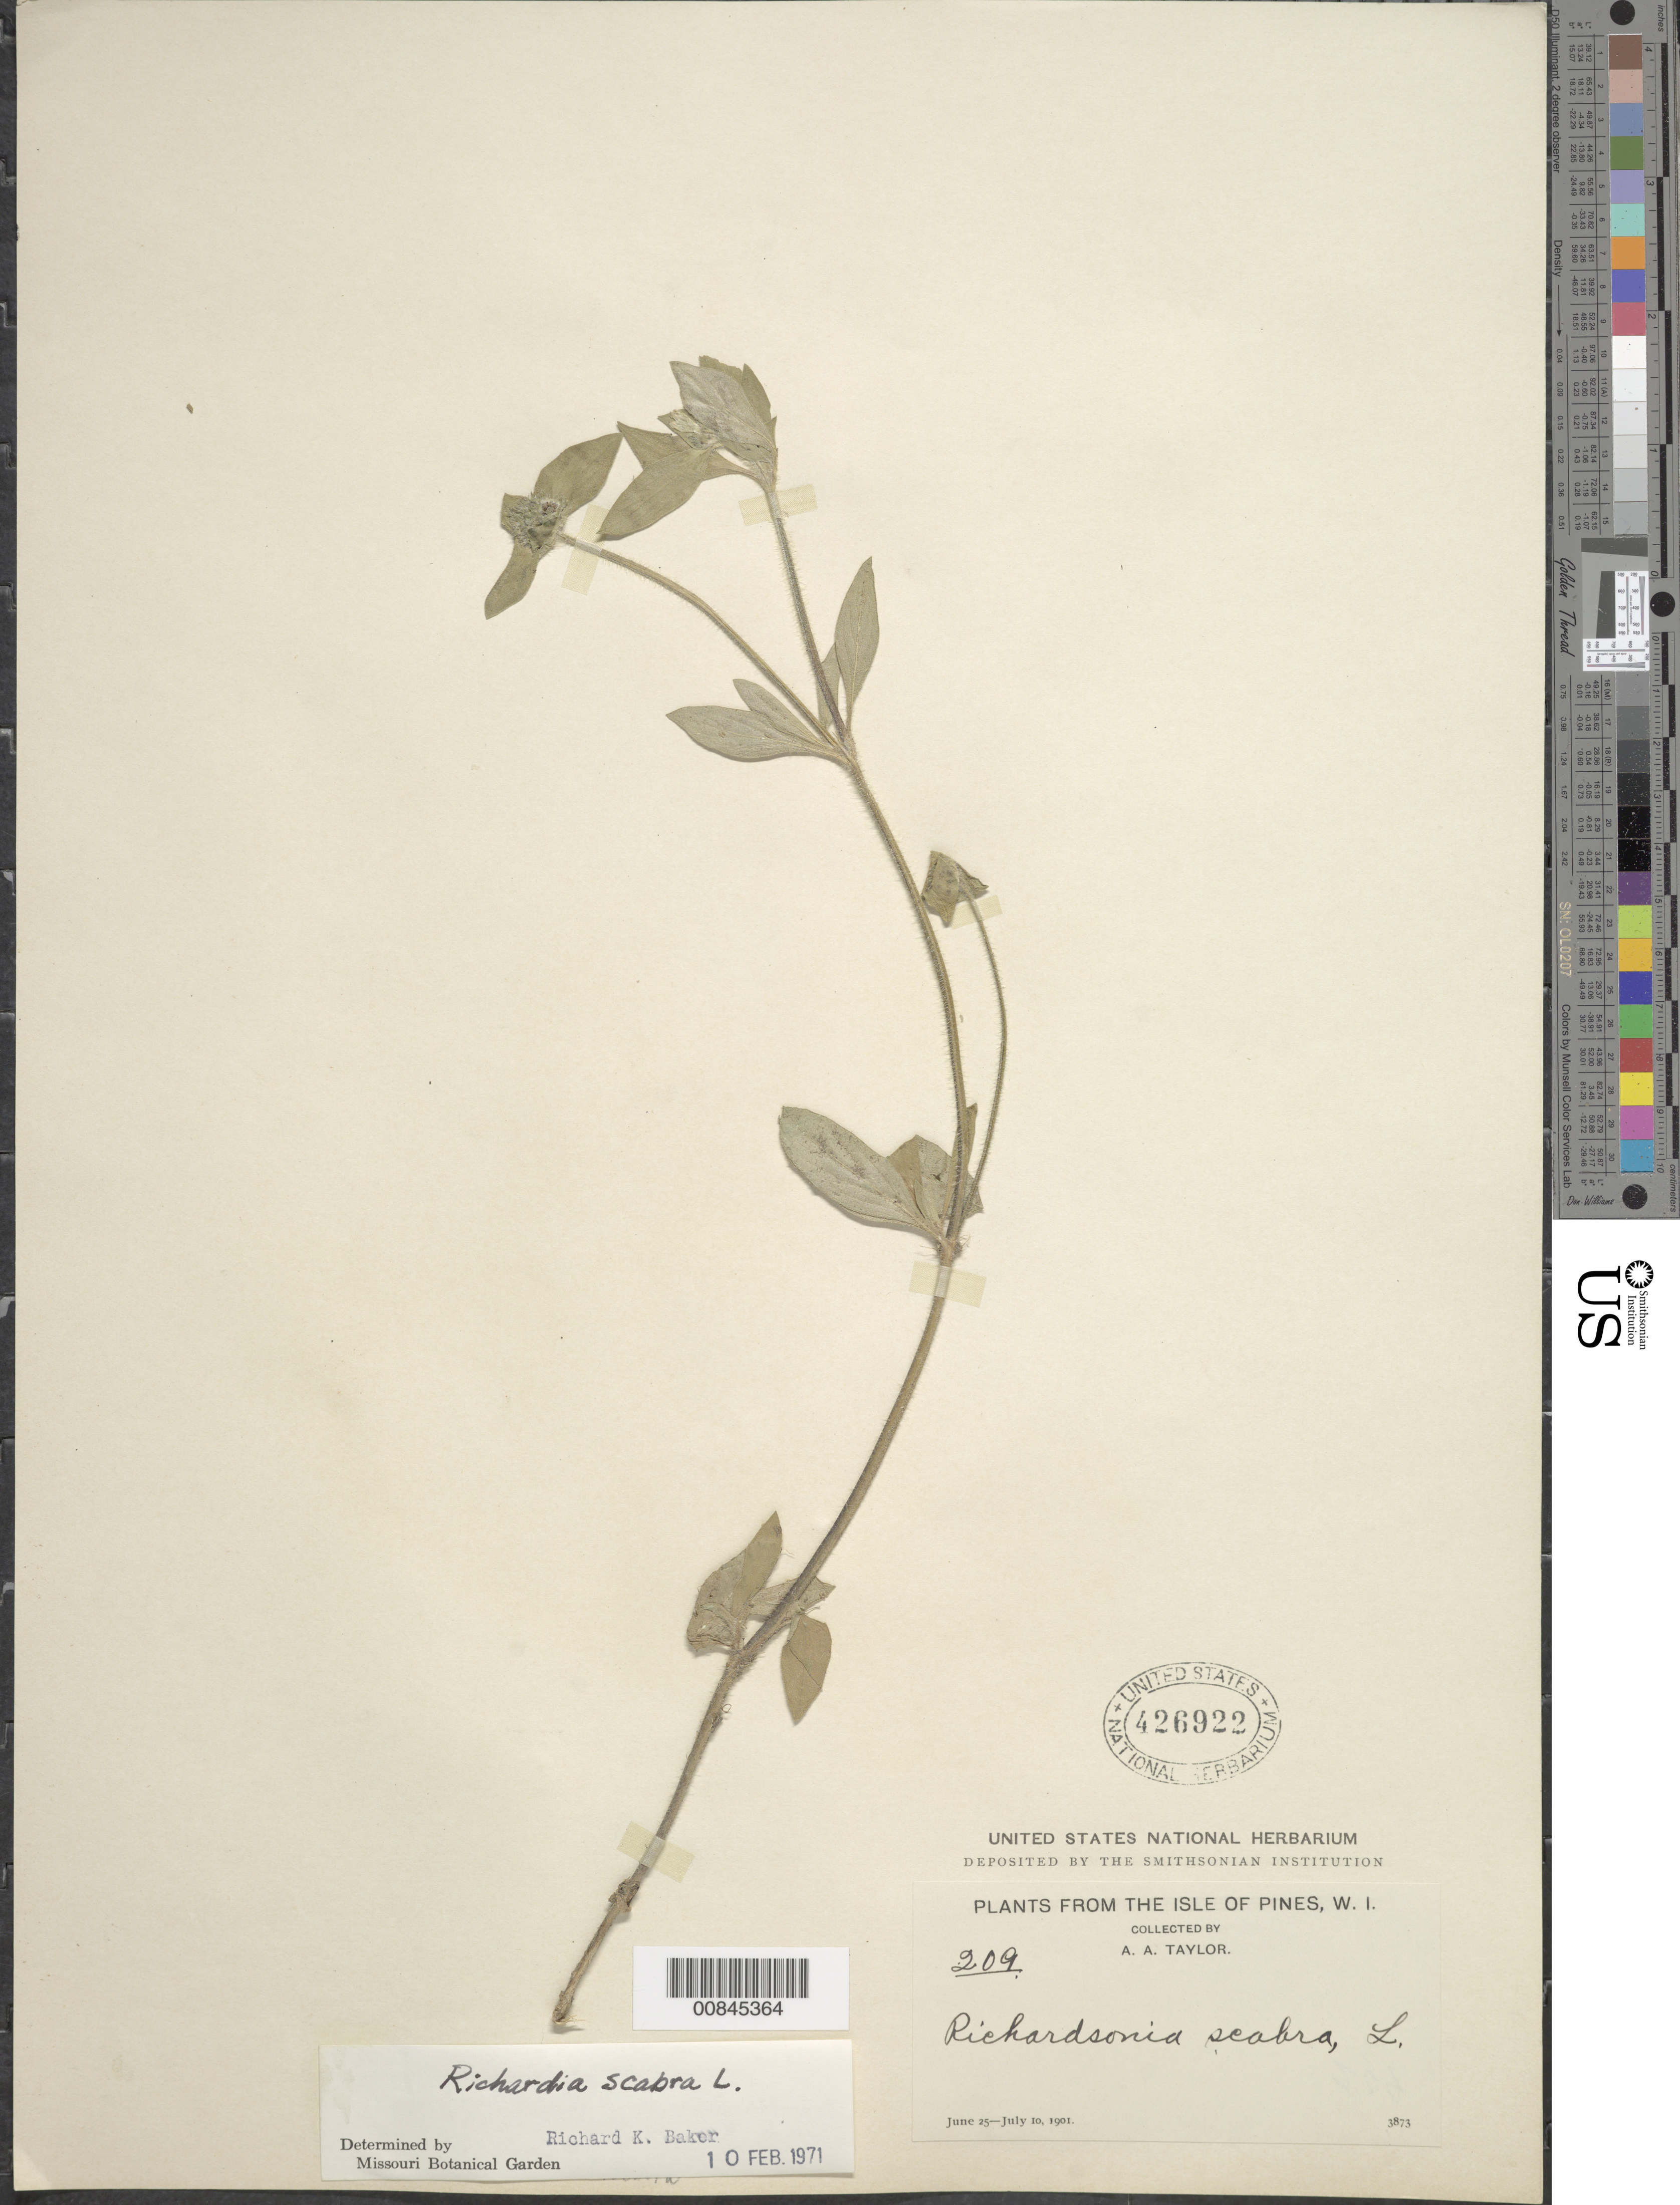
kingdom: Plantae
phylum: Tracheophyta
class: Magnoliopsida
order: Gentianales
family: Rubiaceae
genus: Richardia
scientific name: Richardia scabra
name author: L.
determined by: Baker, R. K.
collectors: A. A. Taylor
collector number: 209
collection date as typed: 25 Jun 1901 to 10 Jul 1901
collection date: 1901-06-25/1901-07-10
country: Cuba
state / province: Isla de La Juventud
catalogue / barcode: US 426922